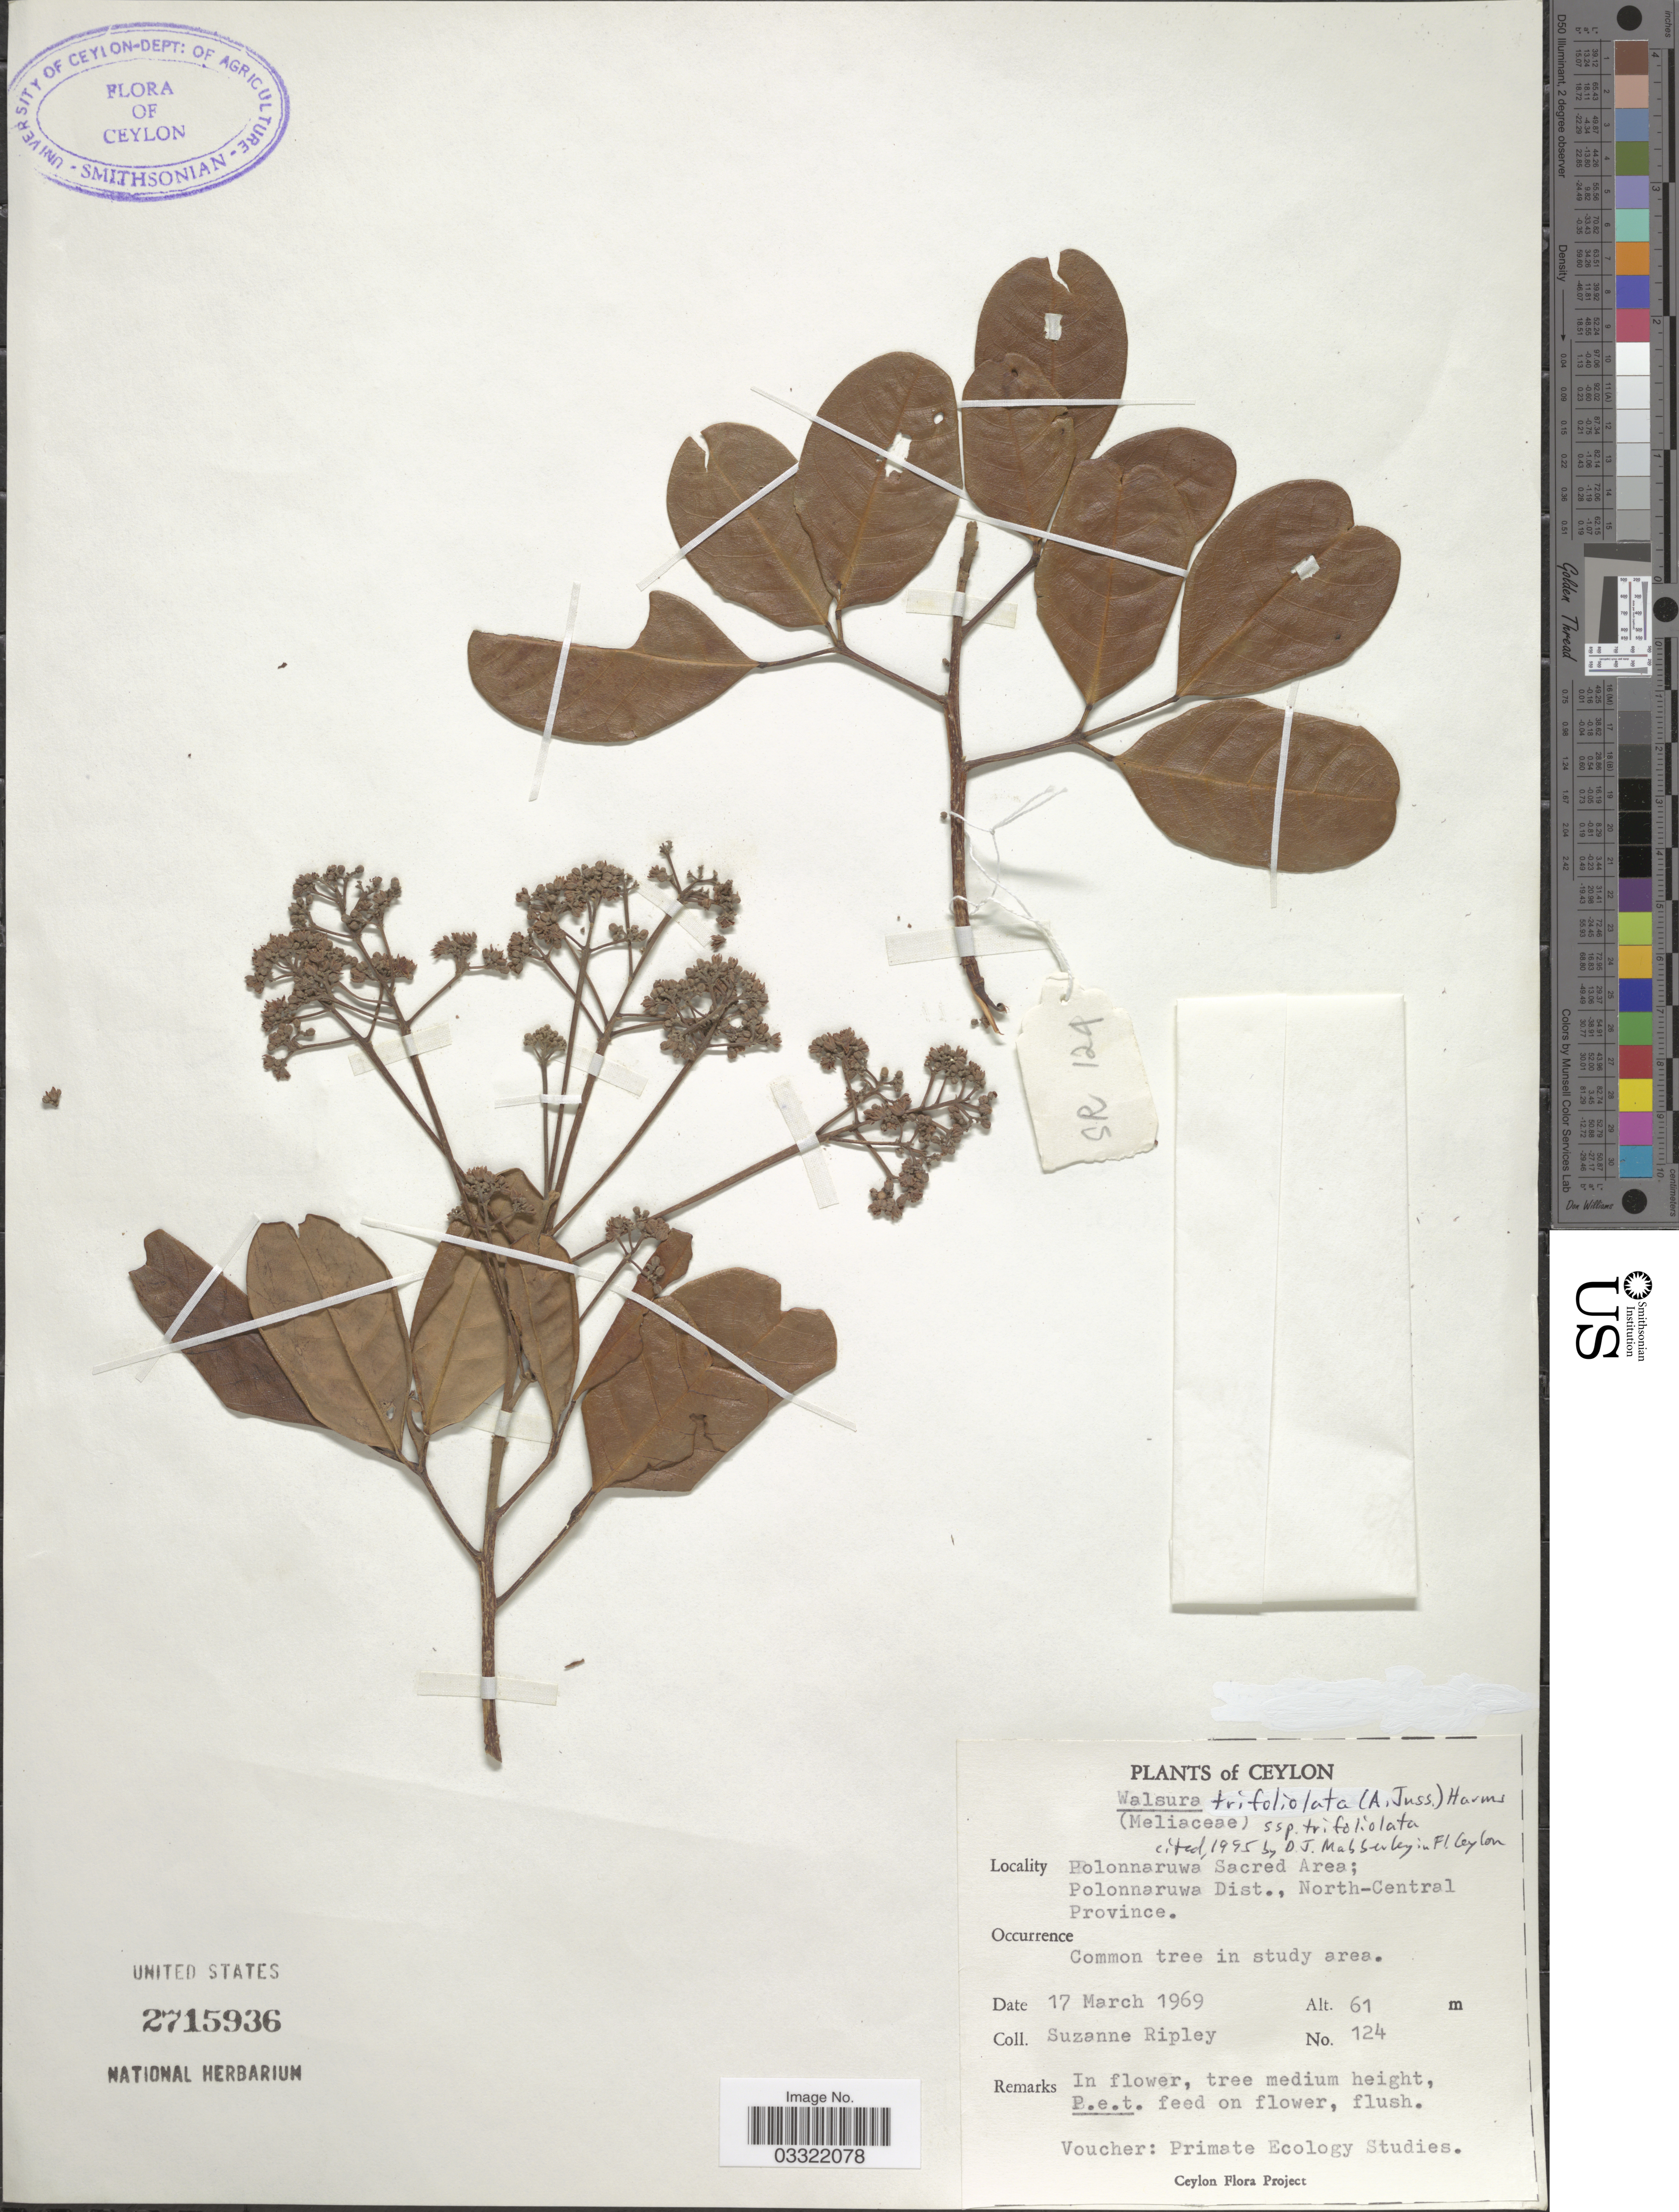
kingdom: Plantae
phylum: Tracheophyta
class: Magnoliopsida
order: Sapindales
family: Meliaceae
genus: Walsura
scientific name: Walsura trifoliolata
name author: (A. Juss.) Harms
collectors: S. Ripley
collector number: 124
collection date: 1969-03-17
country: Sri Lanka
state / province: North Central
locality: Ceylon, Polonnaruwa Sacred Area; Polonnaruwa Dist.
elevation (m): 61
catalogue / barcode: US 2715936